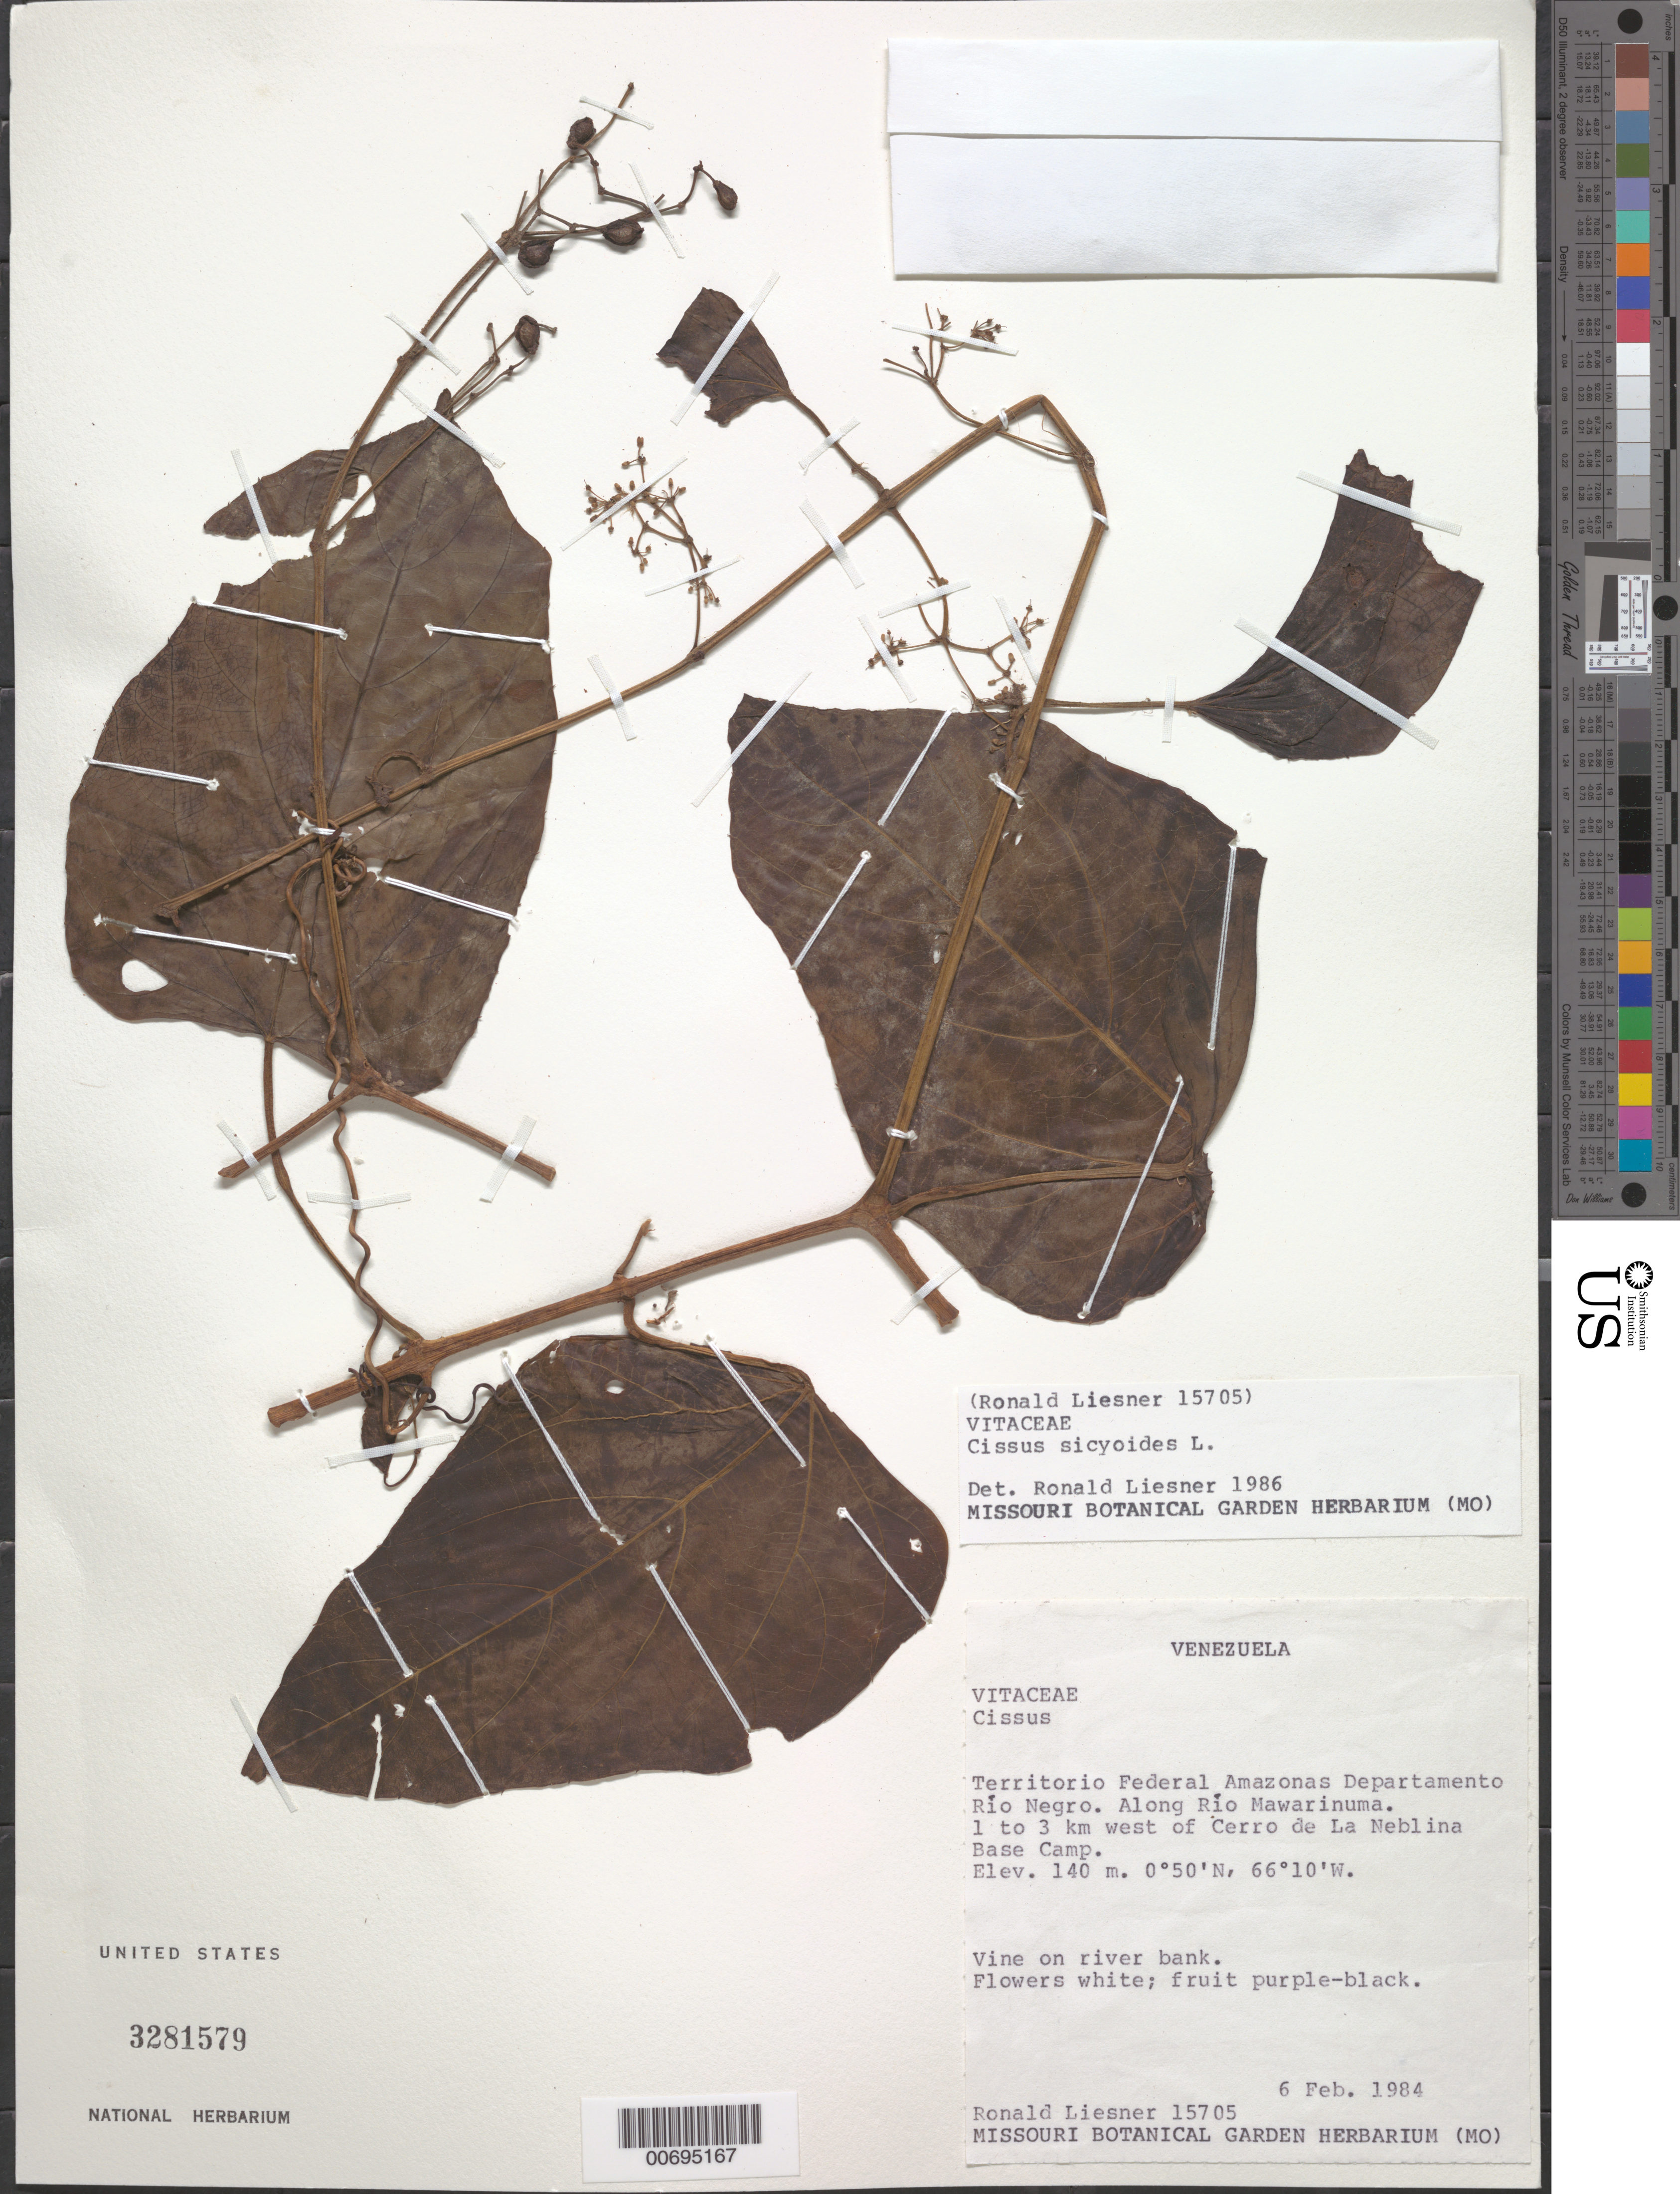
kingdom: Plantae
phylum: Tracheophyta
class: Magnoliopsida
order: Vitales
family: Vitaceae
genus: Cissus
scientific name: Cissus verticillata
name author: (L.) Nicolson & C.E. Jarvis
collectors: R. L. Liesner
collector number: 15705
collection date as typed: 6-Feb-84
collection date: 1984-02-06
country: Venezuela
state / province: Amazonas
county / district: Río Negro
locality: Río Mawarinuma, 1-3 km W of Cerro de La Neblina Base Camp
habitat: Edge of river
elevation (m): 140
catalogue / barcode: US 3281579